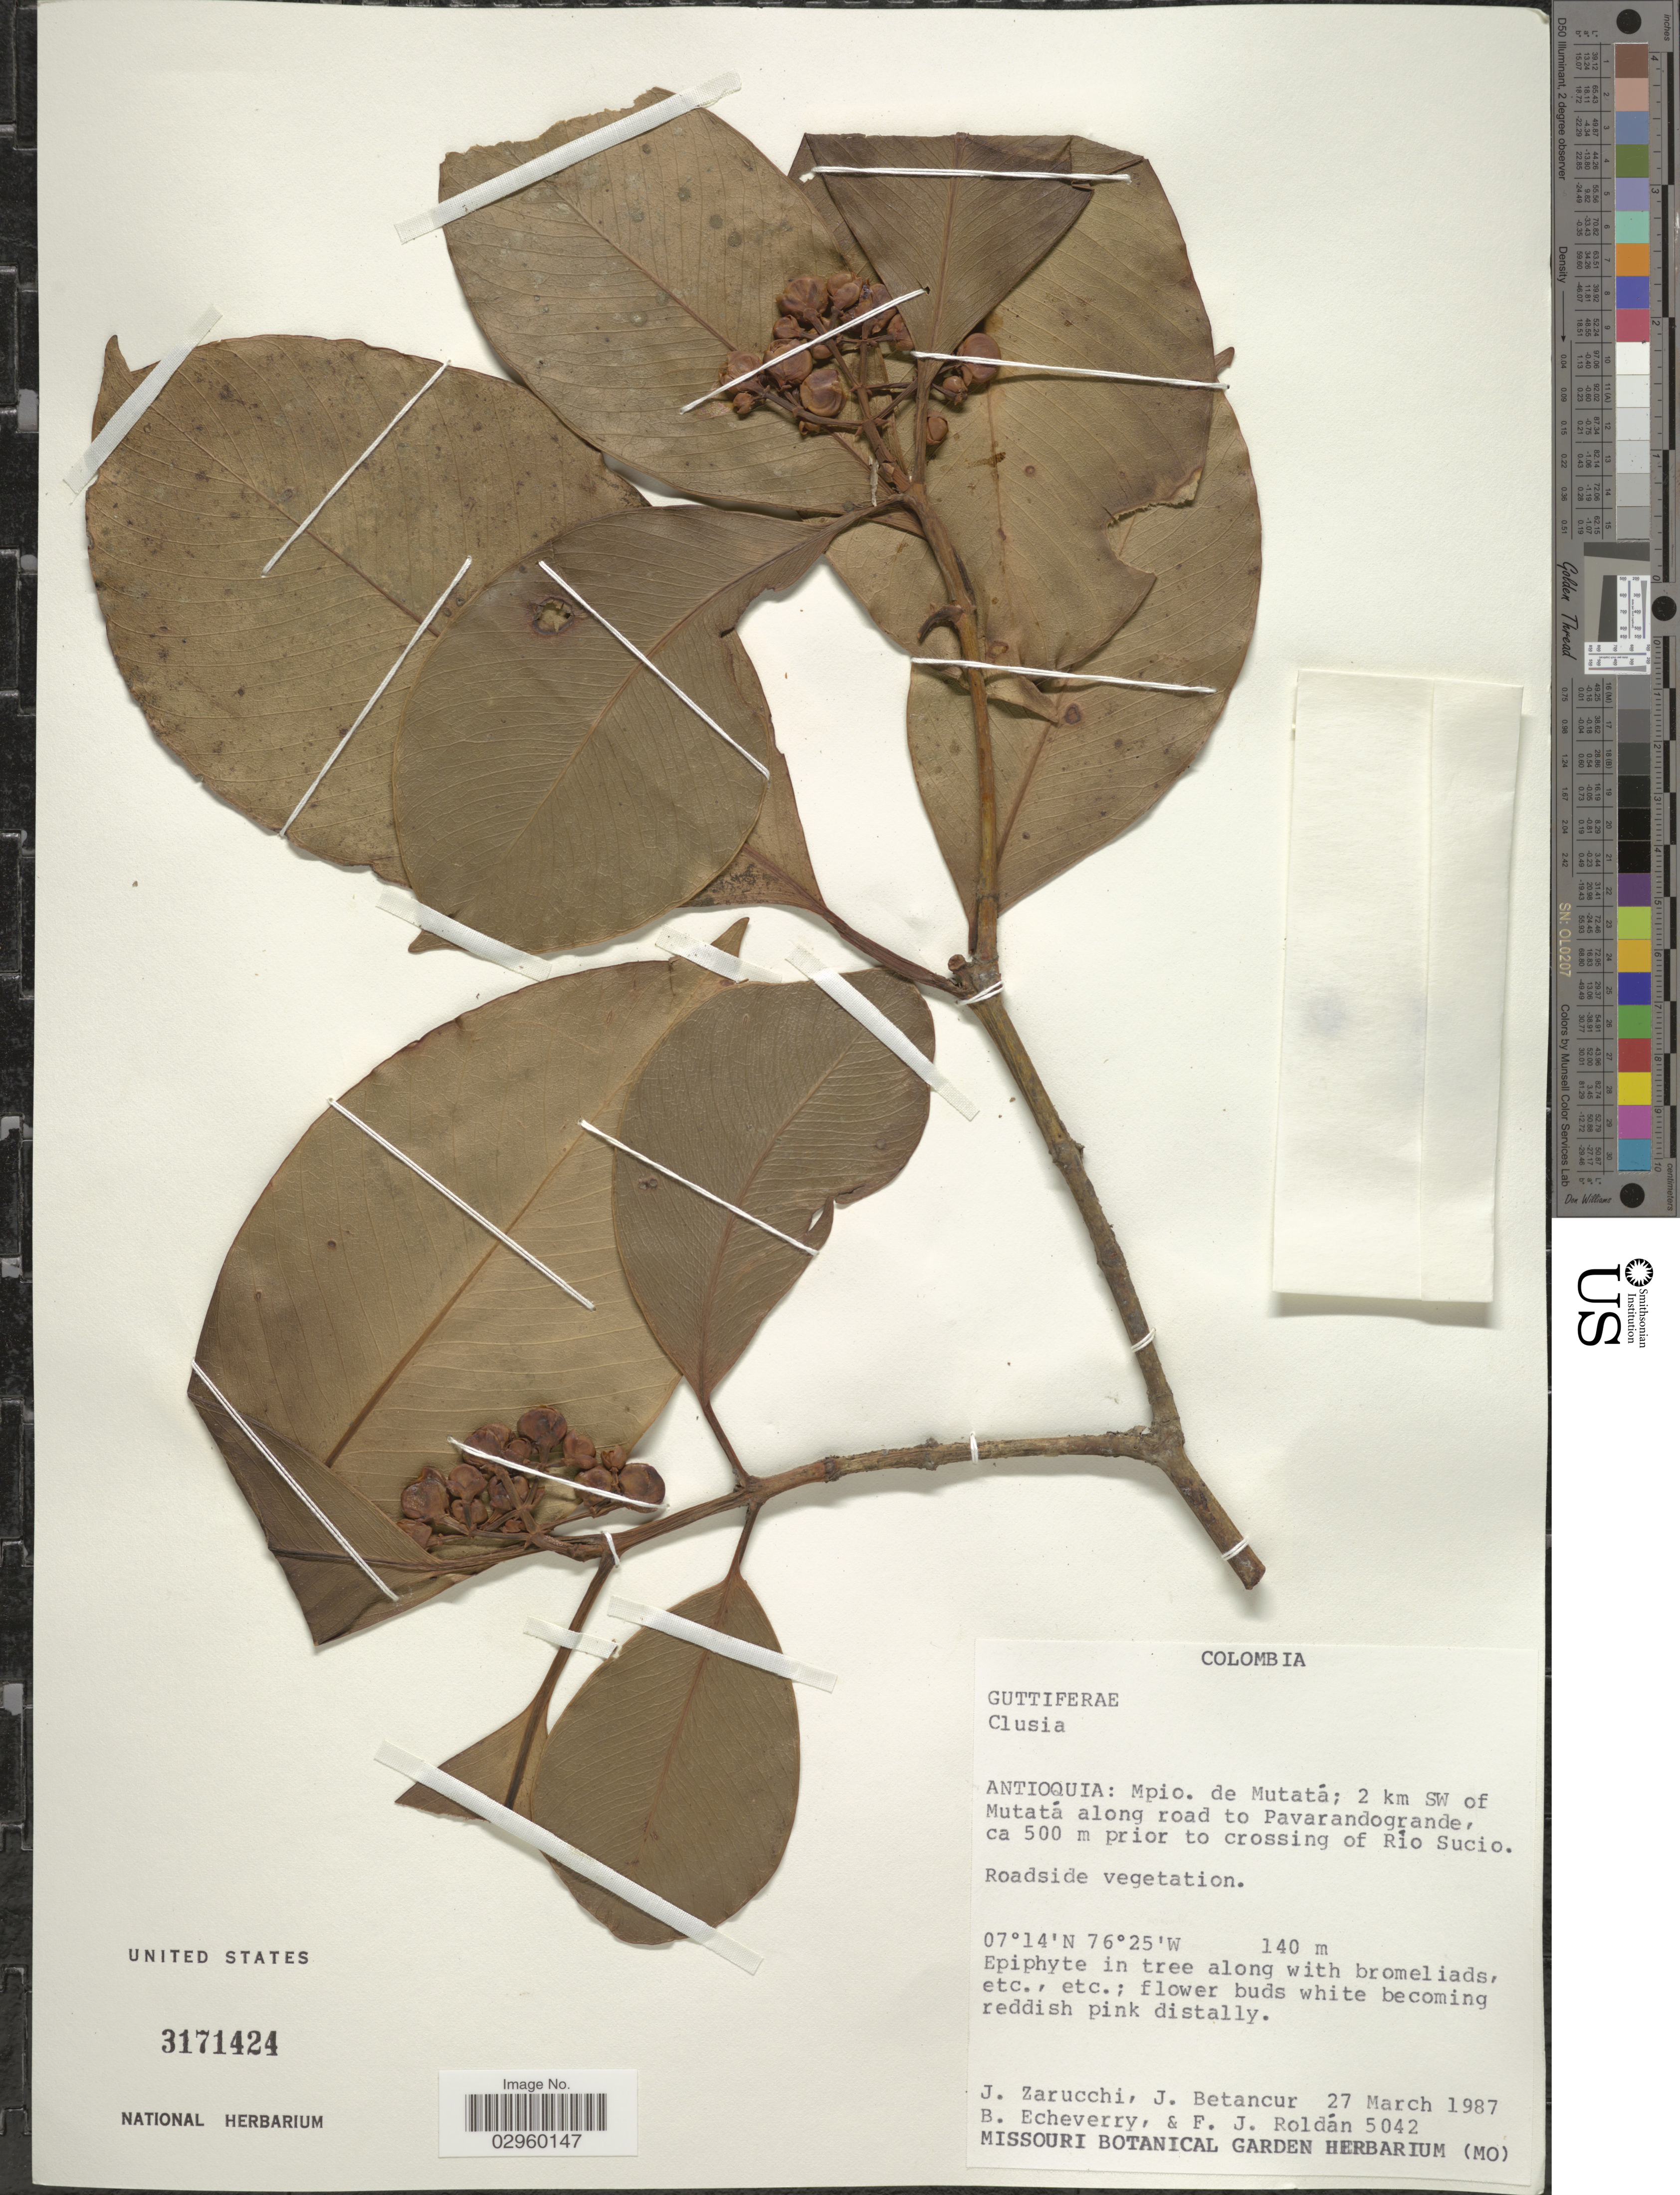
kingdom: Plantae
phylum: Tracheophyta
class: Magnoliopsida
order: Malpighiales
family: Clusiaceae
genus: Clusia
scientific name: Clusia sp.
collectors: J. L. Zarucchi, J. Betancur, B. Echeverry & F. J. Roldán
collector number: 5042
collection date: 1987-03-27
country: Colombia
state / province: Antioquia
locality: Mpio. de Mutatá; 2 km of Mutatá along road to Pavarandogrande, ca 500 m prior to crossing of Rio Sucio.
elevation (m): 140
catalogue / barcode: US 3171424